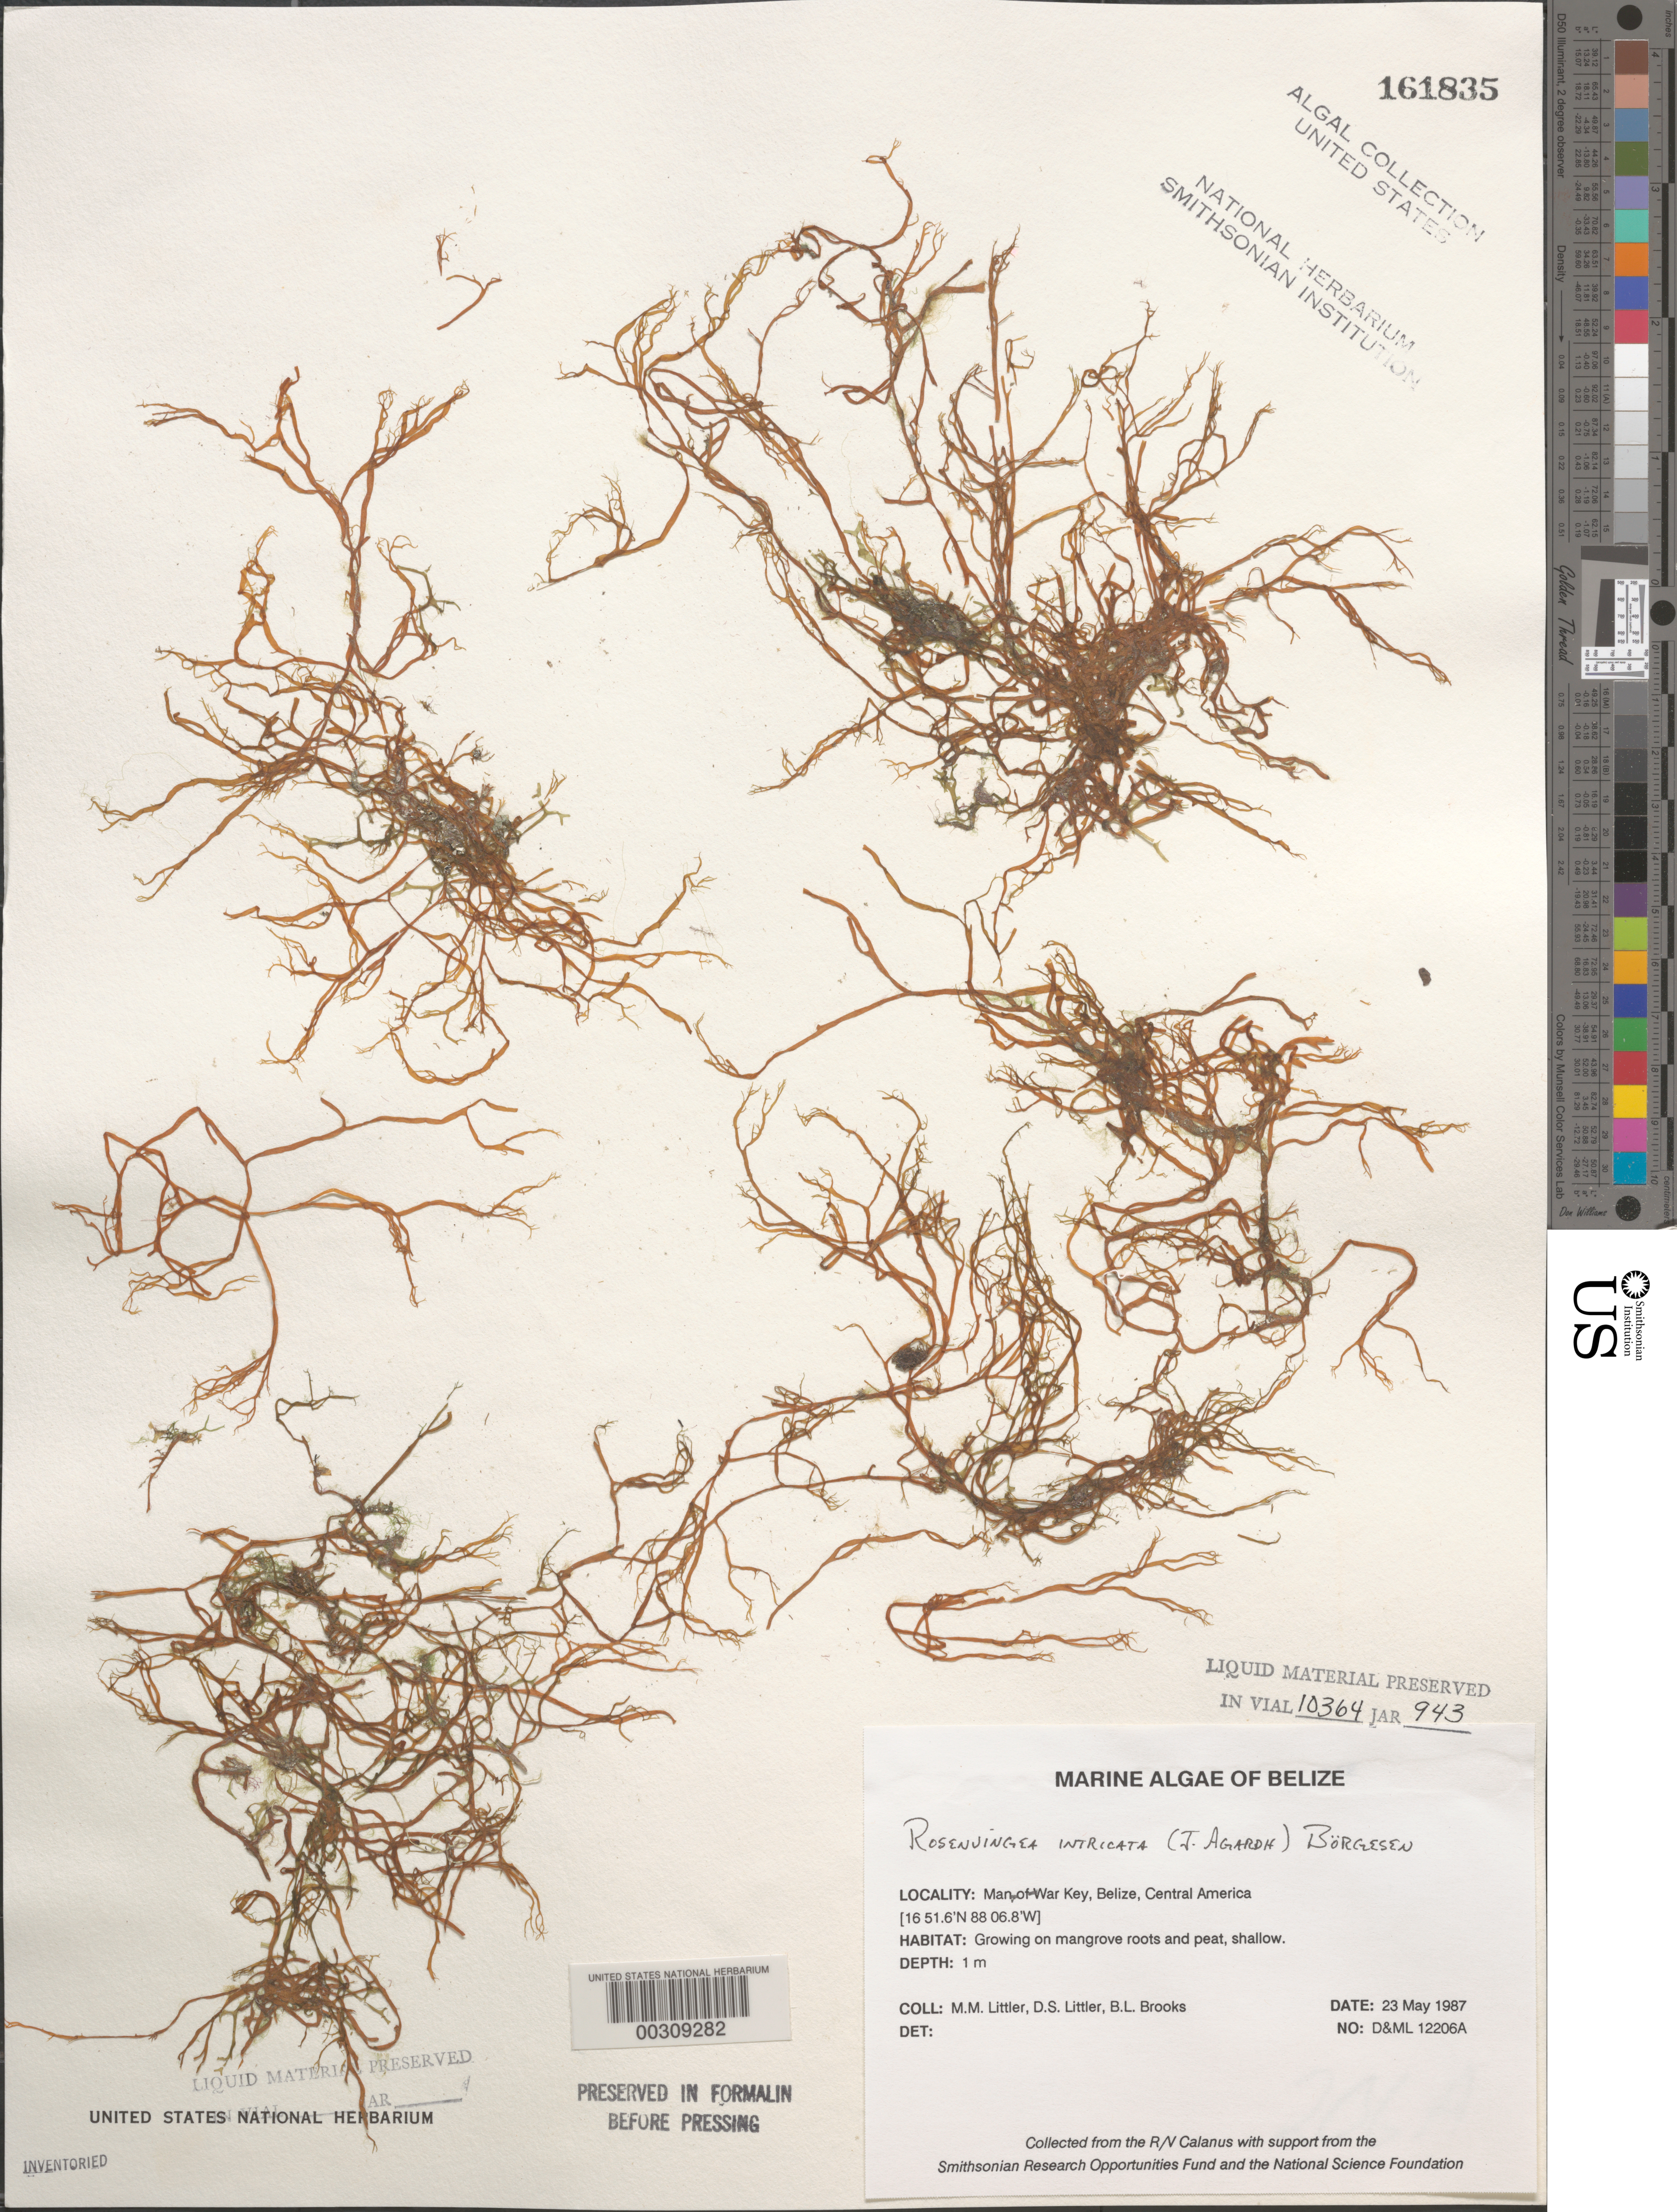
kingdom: Chromista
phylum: Ochrophyta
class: Phaeophyceae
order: Scytosiphonales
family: Scytosiphonaceae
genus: Rosenvingea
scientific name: Rosenvingea endiviifolia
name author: (Martius) M.J. Wynne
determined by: Algae name updating Project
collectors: M. M. Littler, D. S. Littler & B. Brooks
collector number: D&ML 12206a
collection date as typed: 23 May 1987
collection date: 1987-05-23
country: Belize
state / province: Stann Creek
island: Man of War Cay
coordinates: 16 51.6'N, 88 06.8'W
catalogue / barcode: US 161835